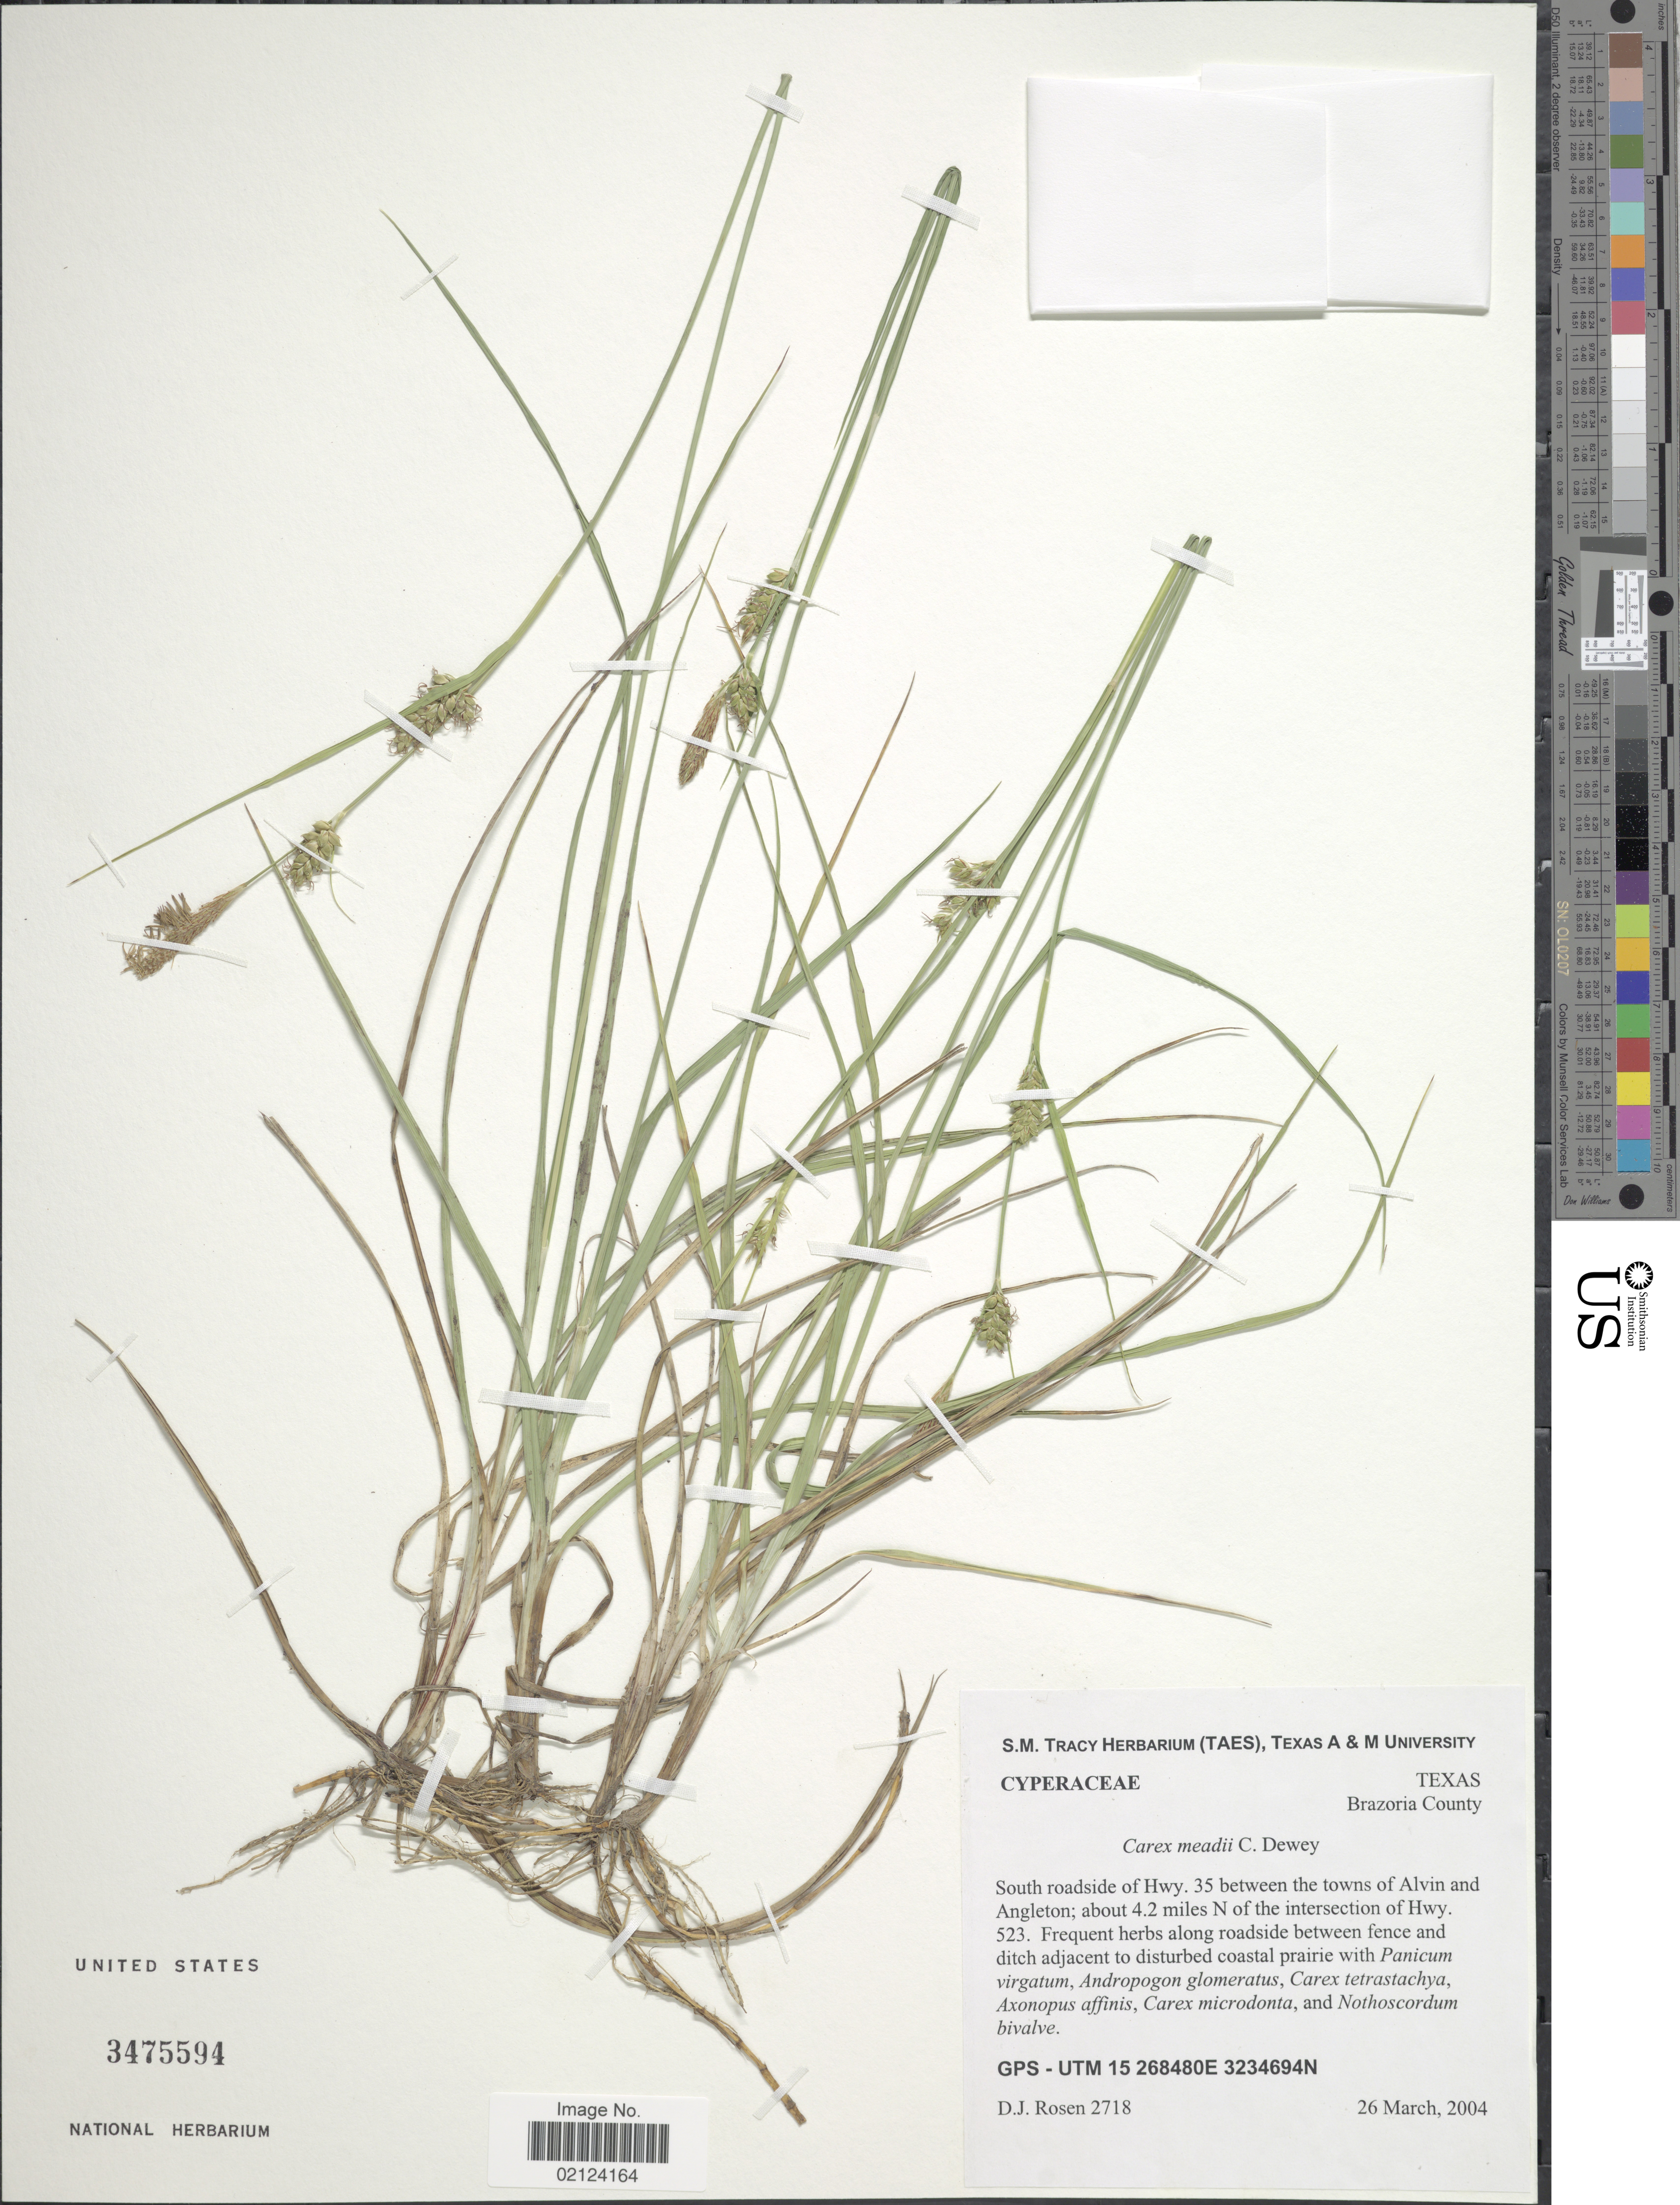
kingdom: Plantae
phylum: Tracheophyta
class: Liliopsida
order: Poales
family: Cyperaceae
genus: Carex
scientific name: Carex meadii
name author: Dewey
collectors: D. J. Rosen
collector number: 2718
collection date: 2004-03-26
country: United States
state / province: Texas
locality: Brazoria County. South roadside of Hwy. 35 between the towns of Alvin and Angleton; about 4.2 miles N of the intersection of Hwy. 523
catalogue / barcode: US 3475594